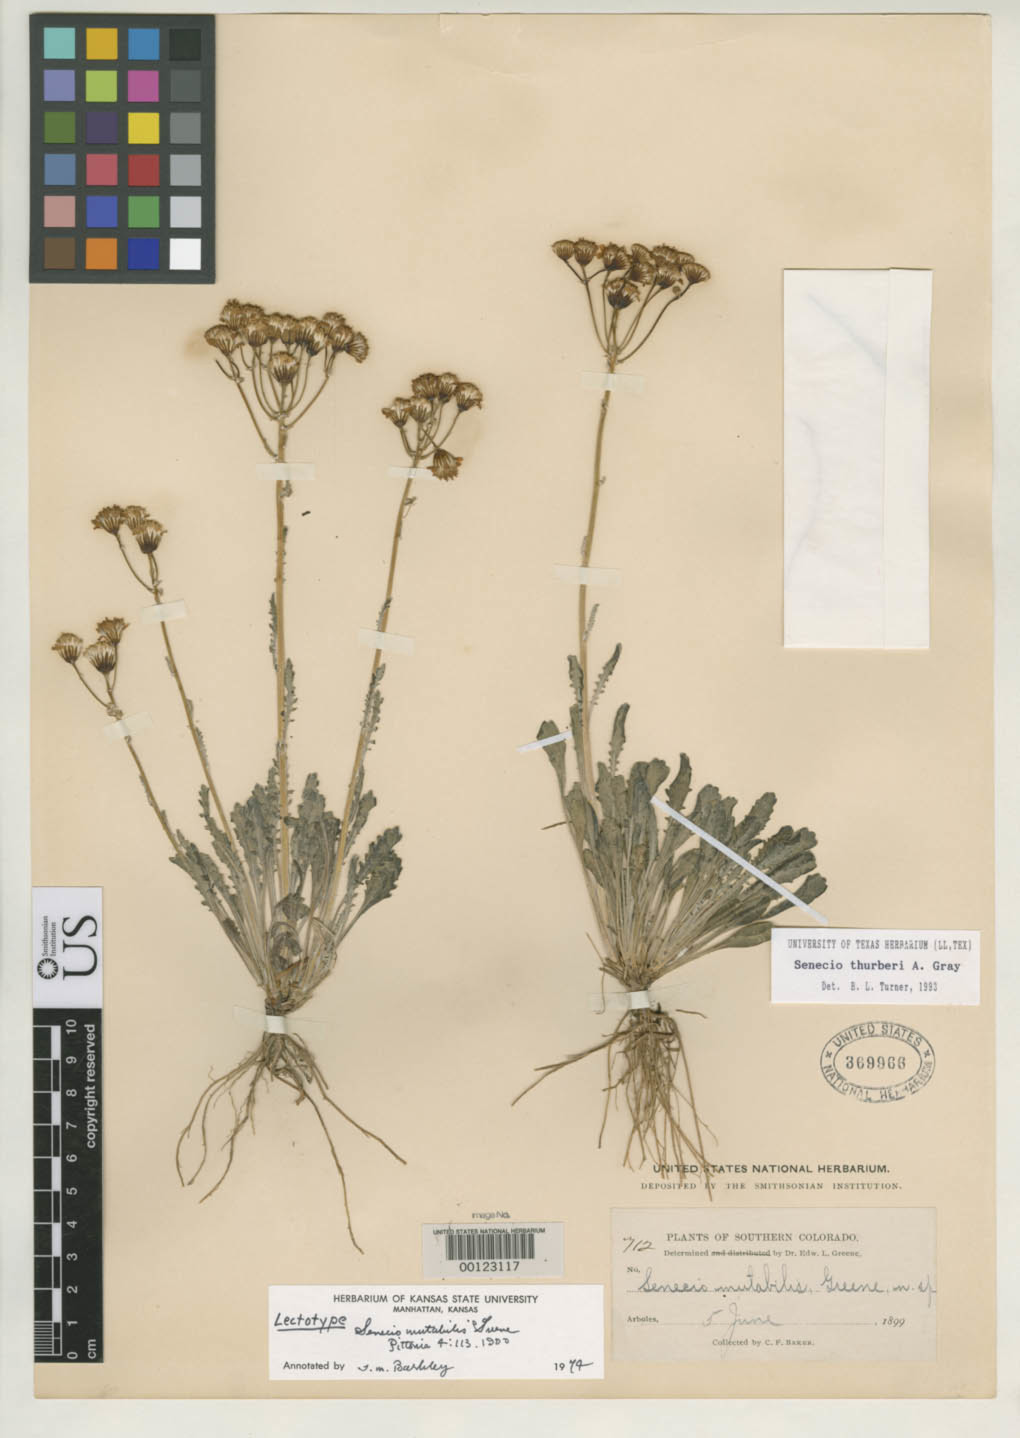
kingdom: Plantae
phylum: Tracheophyta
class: Magnoliopsida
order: Asterales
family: Asteraceae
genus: Senecio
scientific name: Senecio mutabilis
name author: Greene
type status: Lectotype; Syntype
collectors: C. F. Baker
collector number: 712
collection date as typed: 05 Jun 1899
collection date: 1899-06-05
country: United States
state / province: Colorado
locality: Arboles.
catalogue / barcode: US 369966